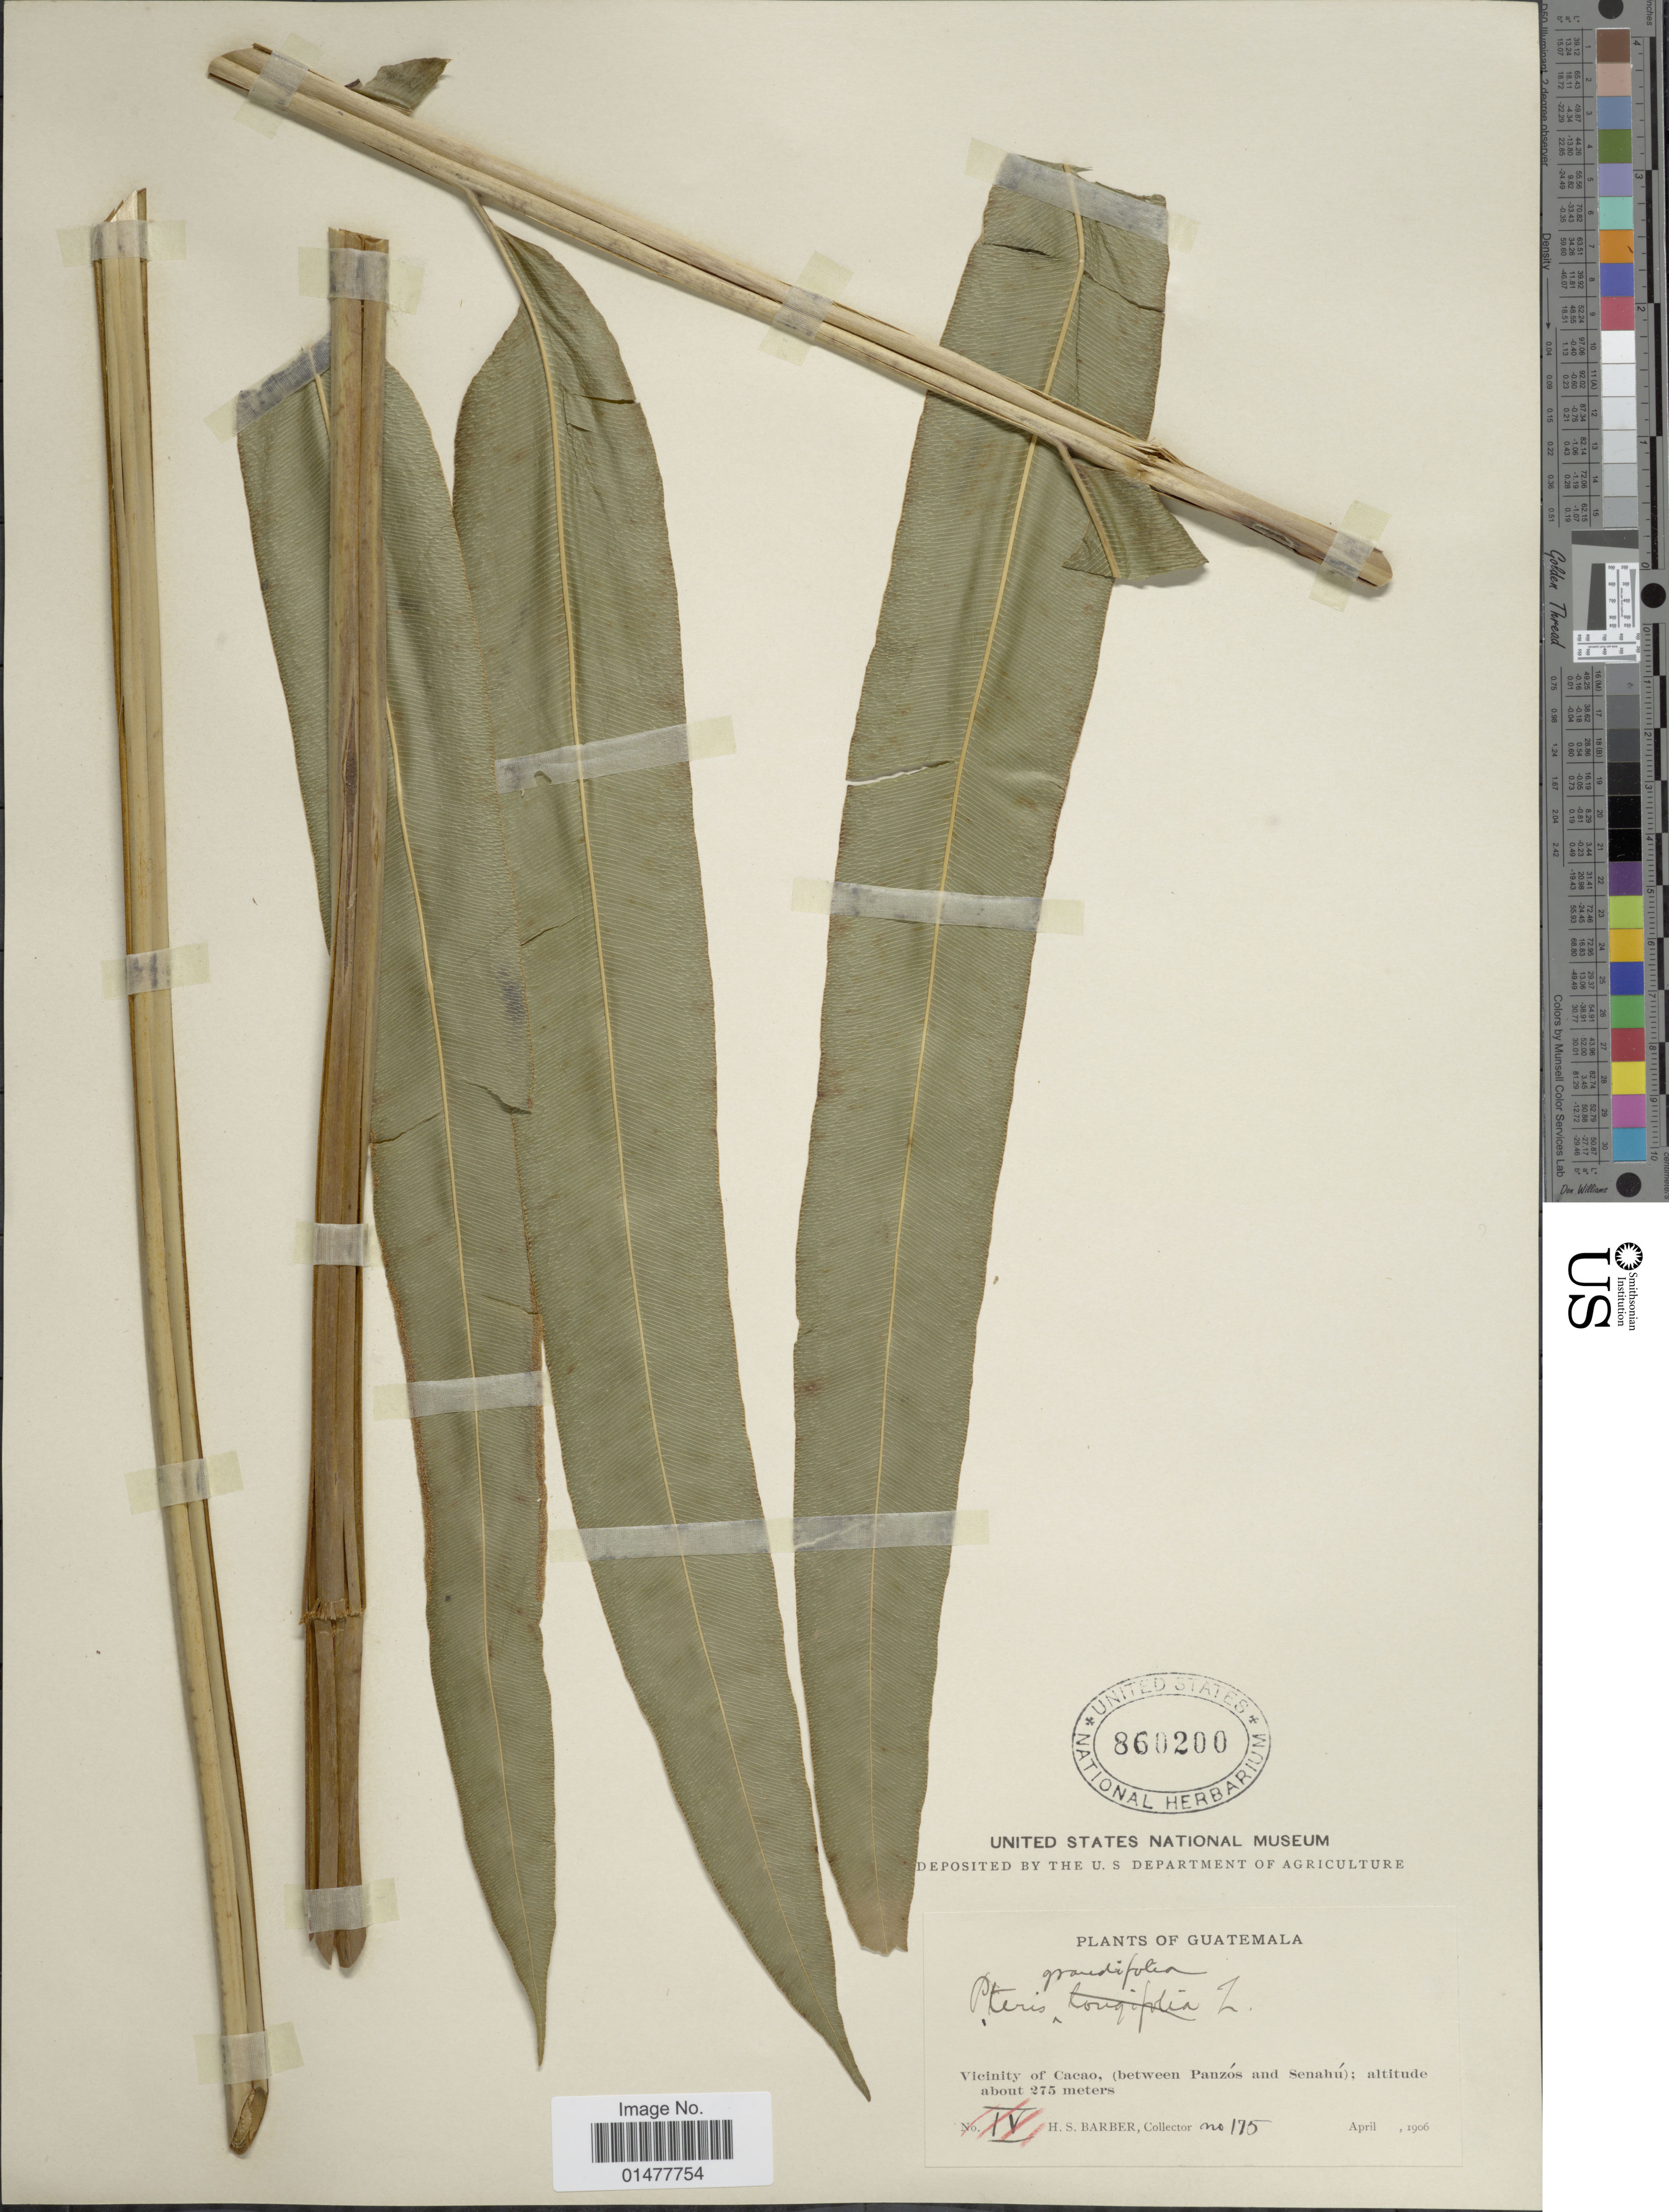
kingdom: Plantae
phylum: Tracheophyta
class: Polypodiopsida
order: Polypodiales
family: Pteridaceae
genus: Pteris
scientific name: Pteris grandifolia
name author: L.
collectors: H. Barber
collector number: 175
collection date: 1906-04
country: Guatemala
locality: Vicinity of Cacao, (between Panzós and Senahú).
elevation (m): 275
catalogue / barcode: US 860200